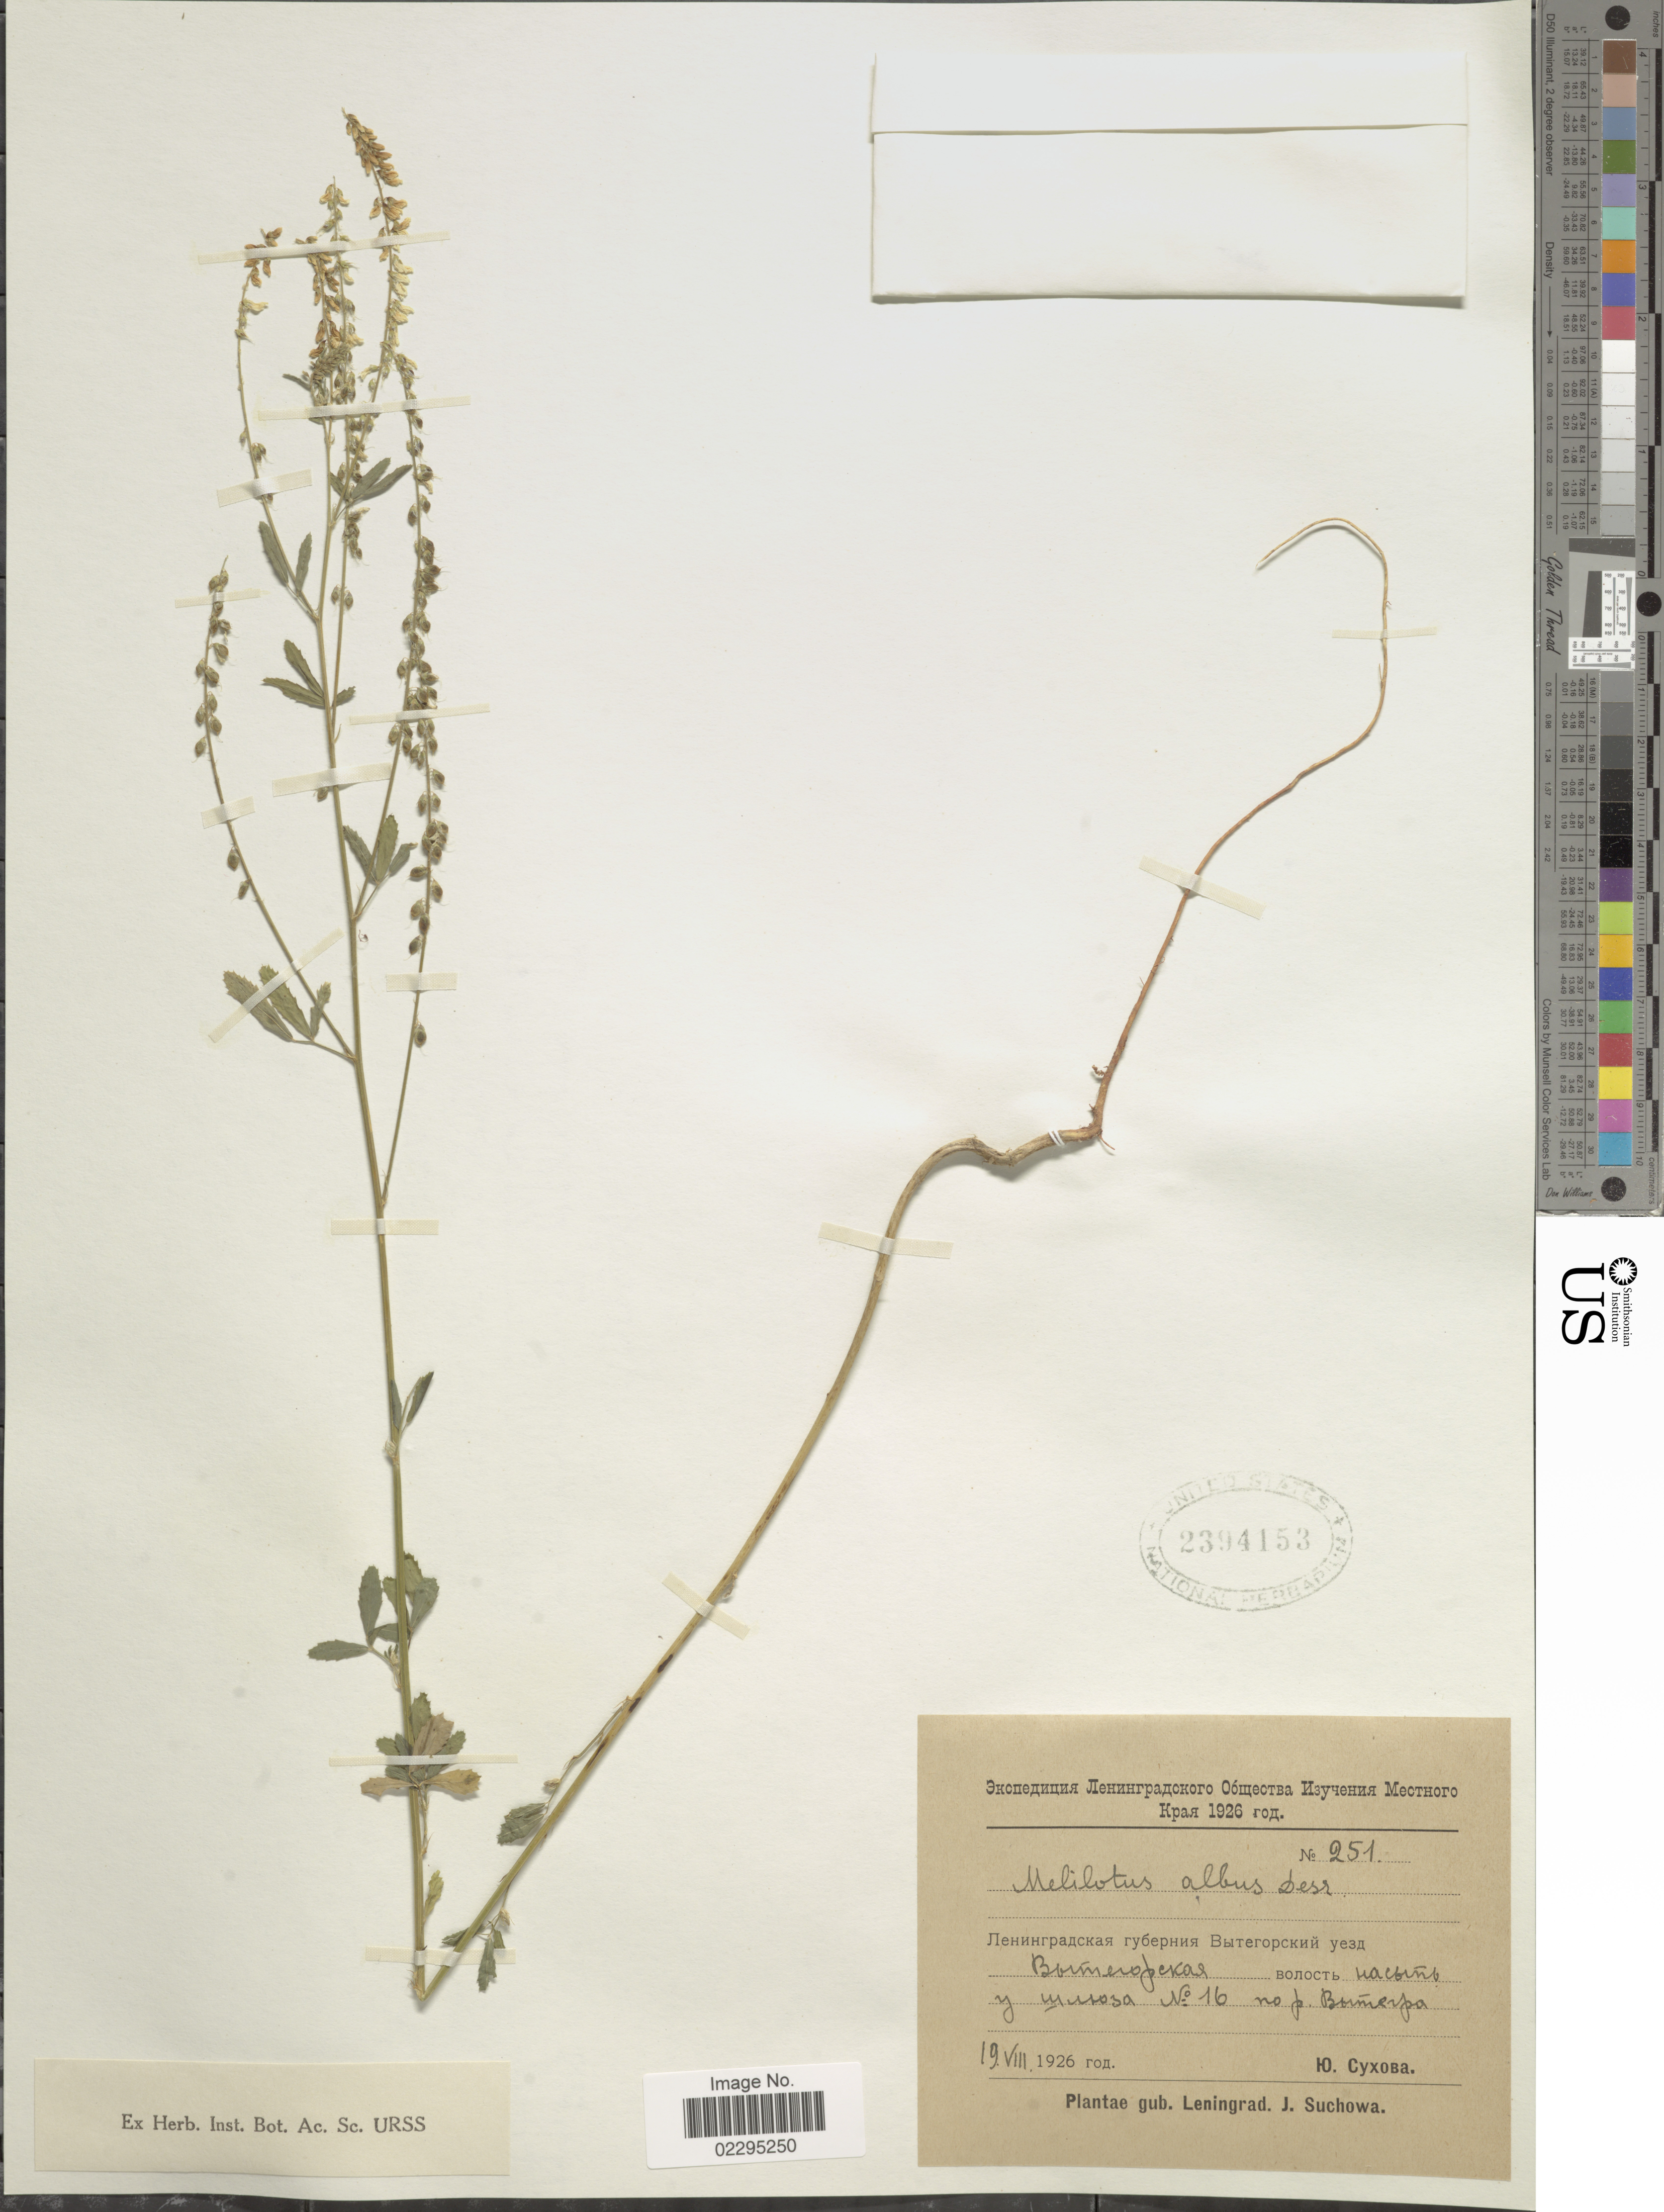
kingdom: Plantae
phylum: Tracheophyta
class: Magnoliopsida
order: Fabales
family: Fabaceae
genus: Melilotus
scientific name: Melilotus albus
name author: Medik.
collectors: J. Suchowa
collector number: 251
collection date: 1926-08-19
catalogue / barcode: US 2394153